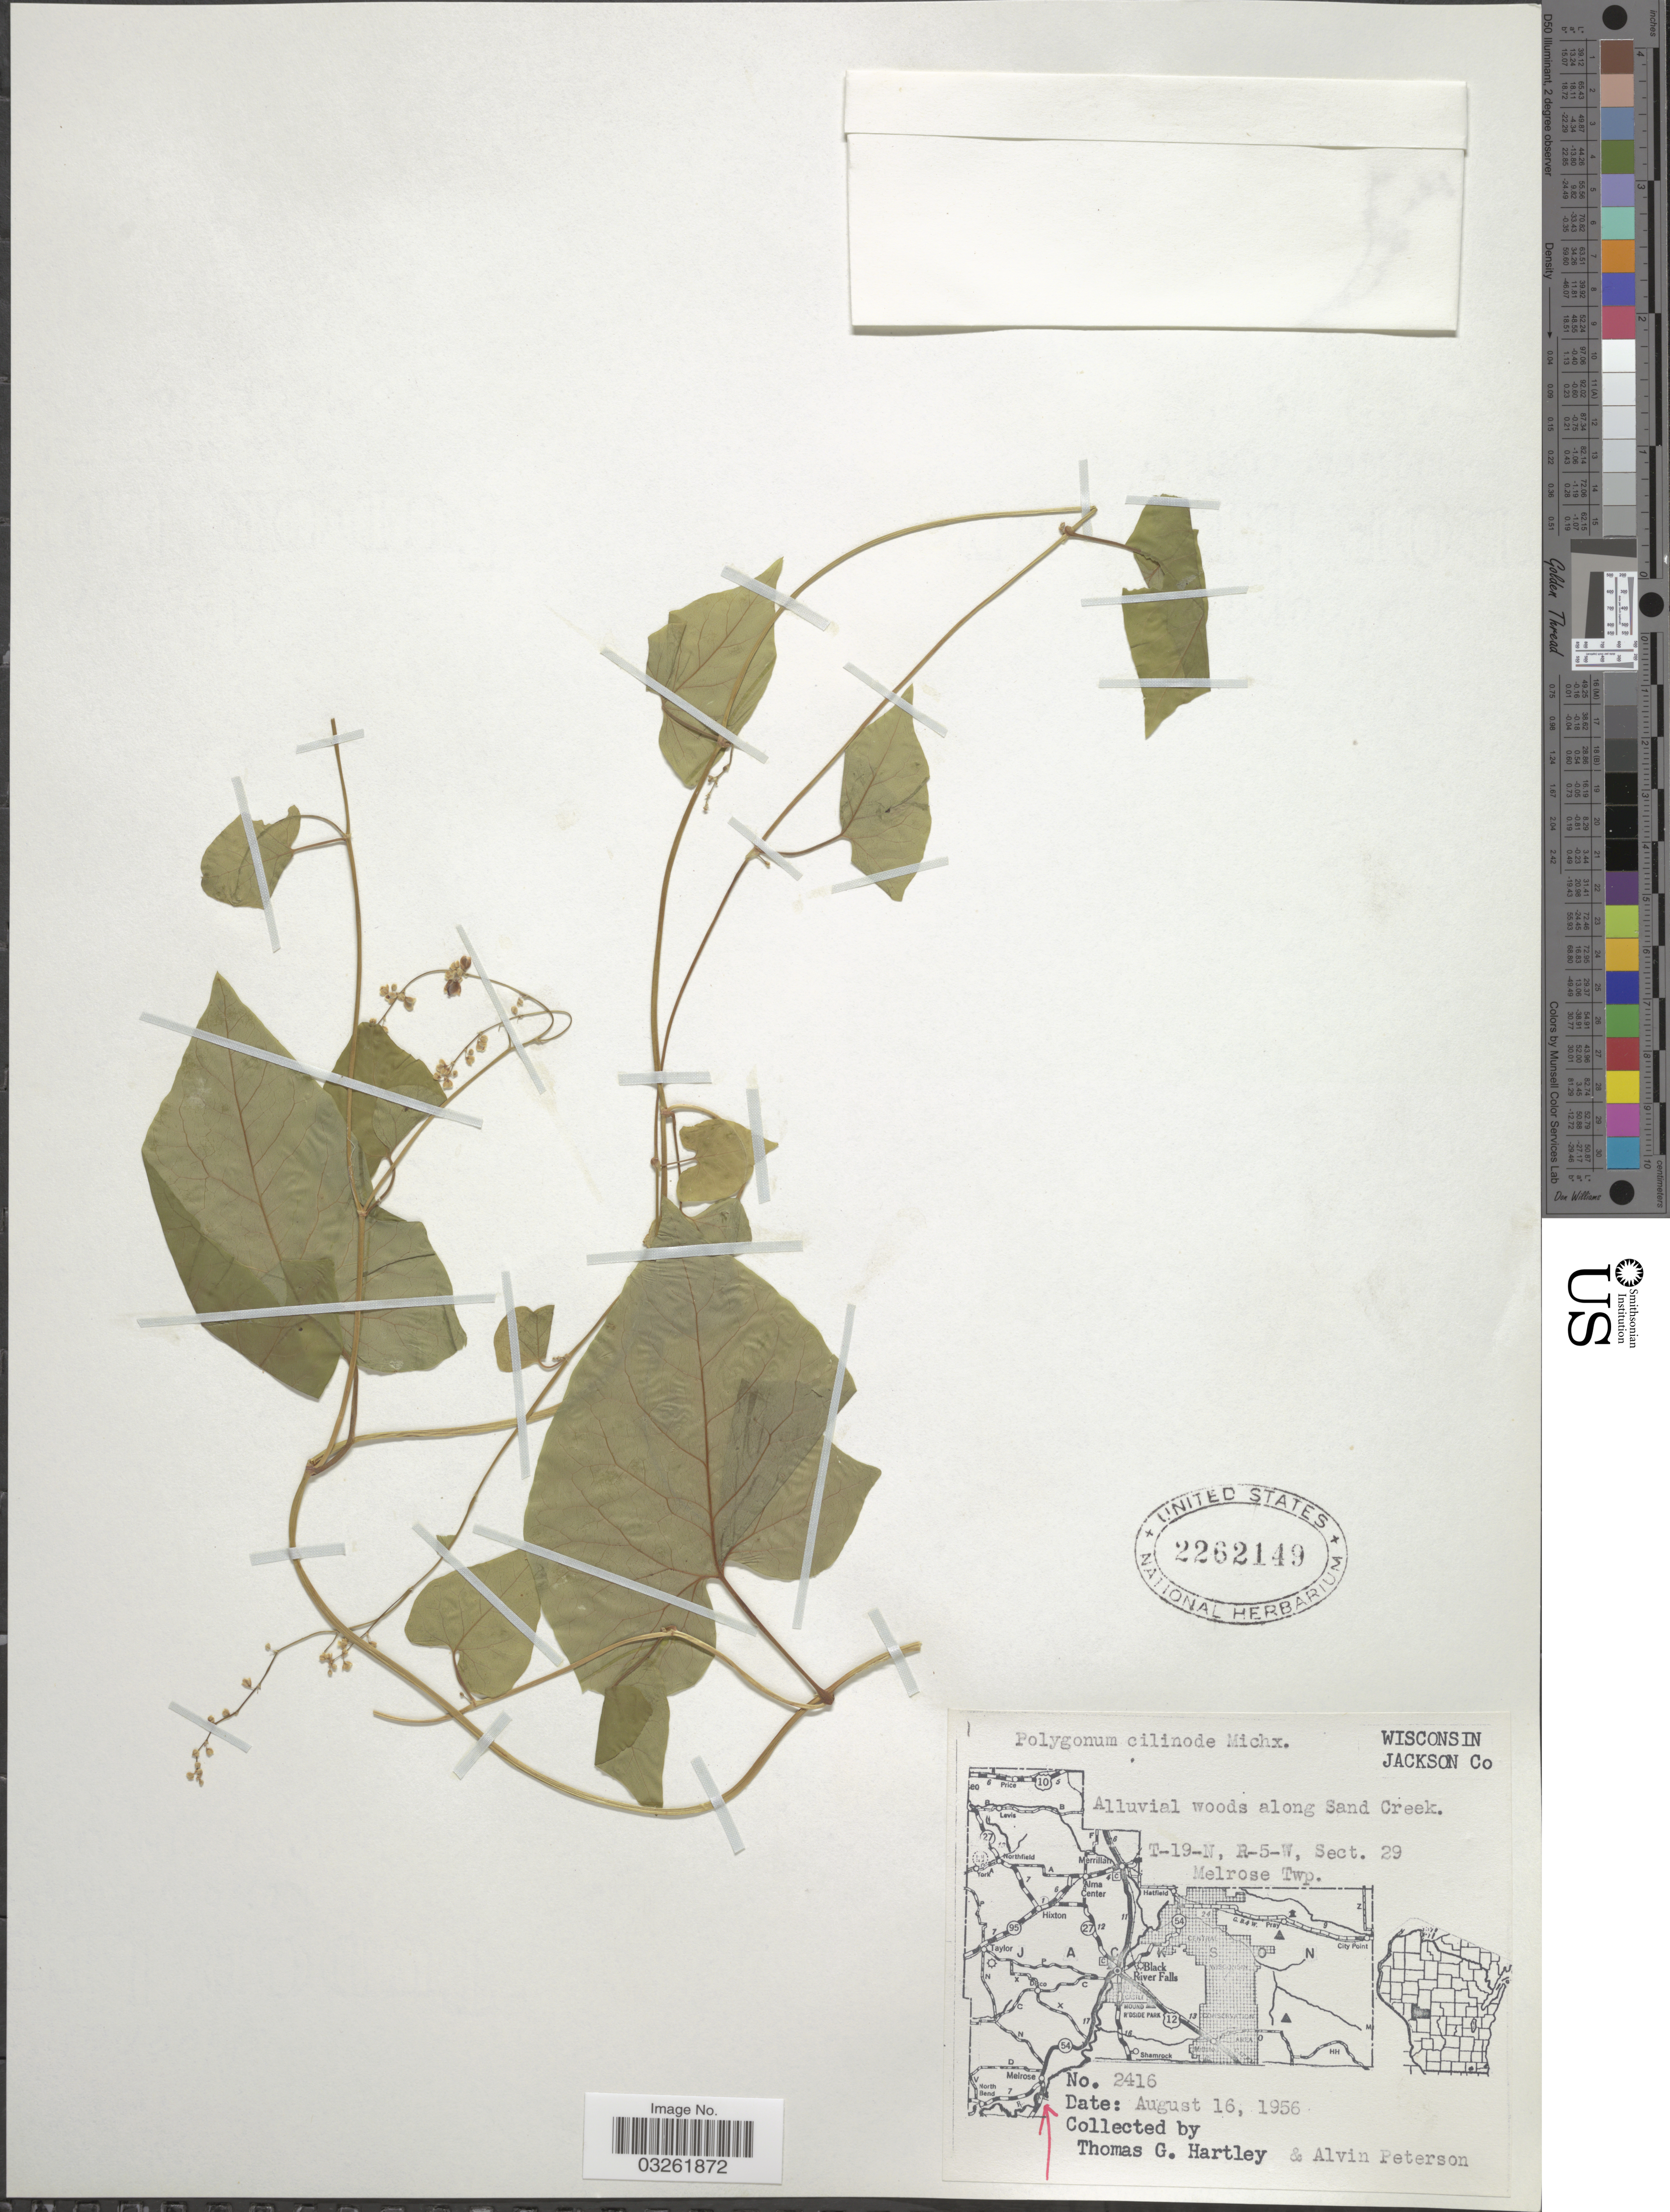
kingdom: Plantae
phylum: Tracheophyta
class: Magnoliopsida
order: Caryophyllales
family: Polygonaceae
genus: Fallopia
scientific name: Fallopia cilinodis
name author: (Michx.) Holub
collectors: T. G. Hartley & A. M. Peterson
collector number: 2416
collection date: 1956-08-16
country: United States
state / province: Wisconsin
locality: Jackson Co. Alluvial woods along Sand Creek. T-19-N, R-5-W, Sect. 29. Melrose Twp.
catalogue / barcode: US 2262149